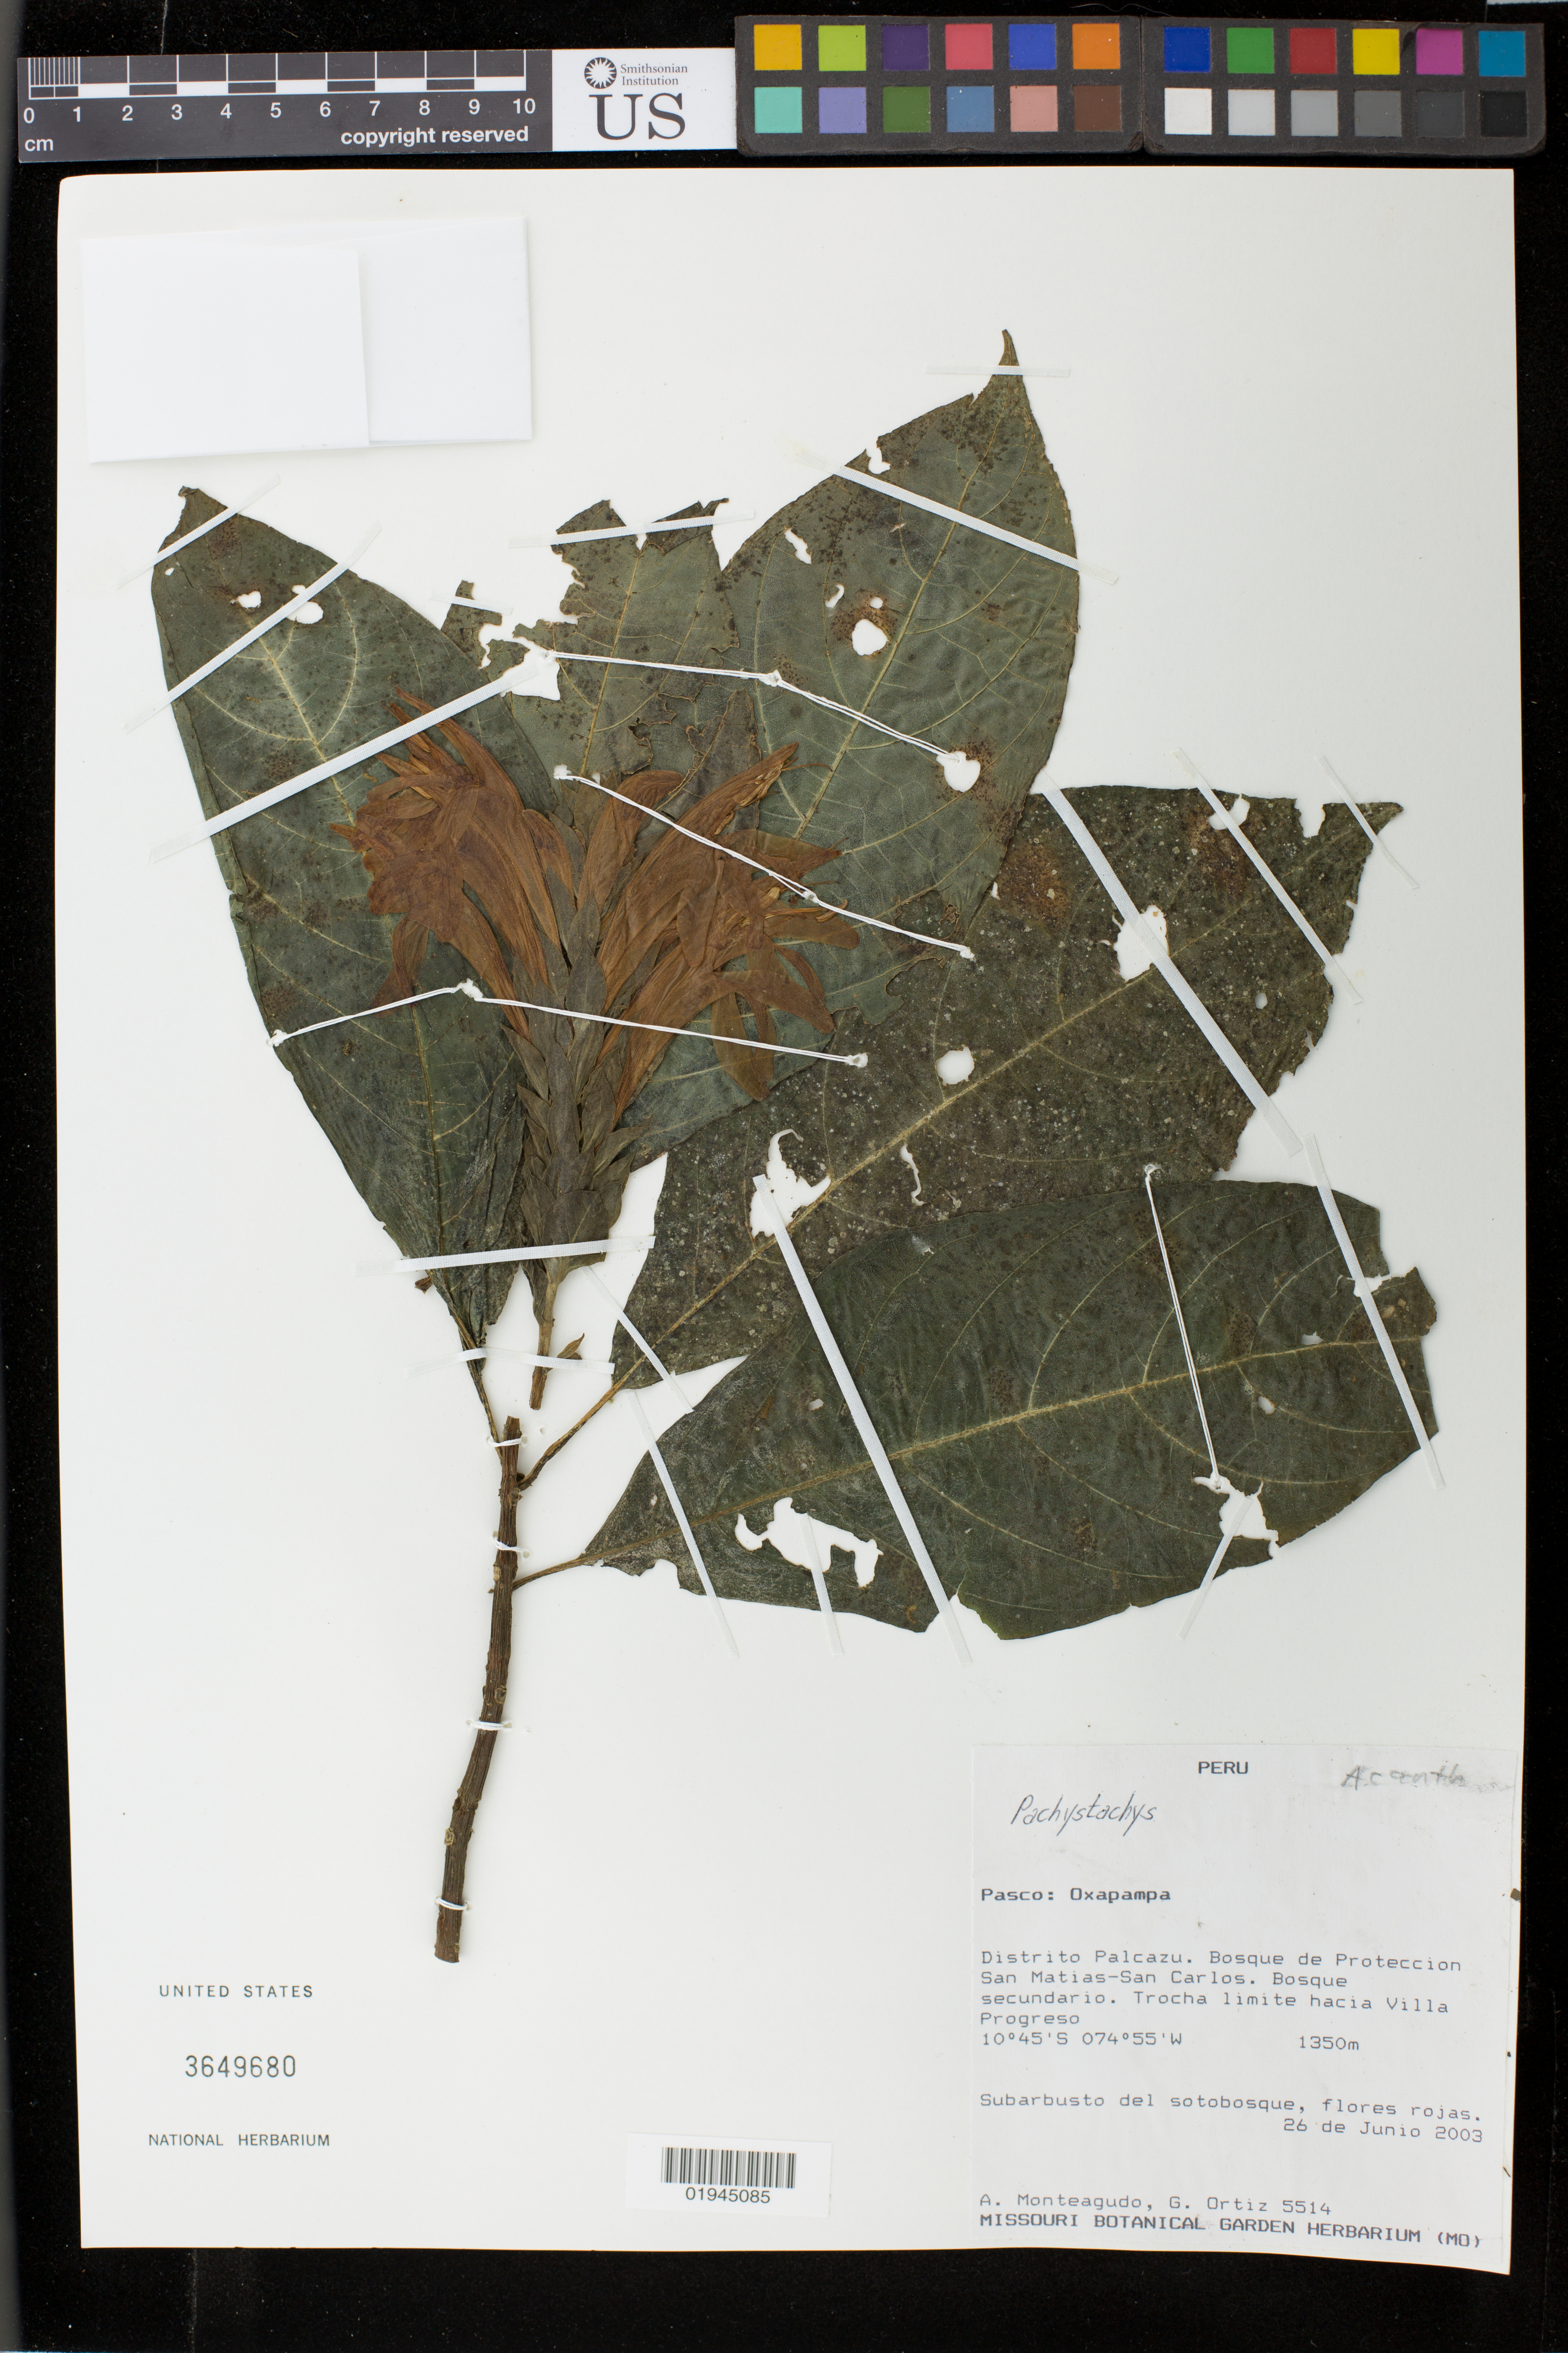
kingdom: Plantae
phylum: Tracheophyta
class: Magnoliopsida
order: Lamiales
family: Acanthaceae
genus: Pachystachys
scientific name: Pachystachys sp.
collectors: A. Monteagudo & G. Ortiz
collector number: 5514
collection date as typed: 26 Jun 2003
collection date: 2003-06-26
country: Peru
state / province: Pasco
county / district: Oxapampa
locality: Distrito Palcazu. Bosque de Proteccion San Matias-San Carlos. Trocha limite hacia Villa Progreso.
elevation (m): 1350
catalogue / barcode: US 3649680